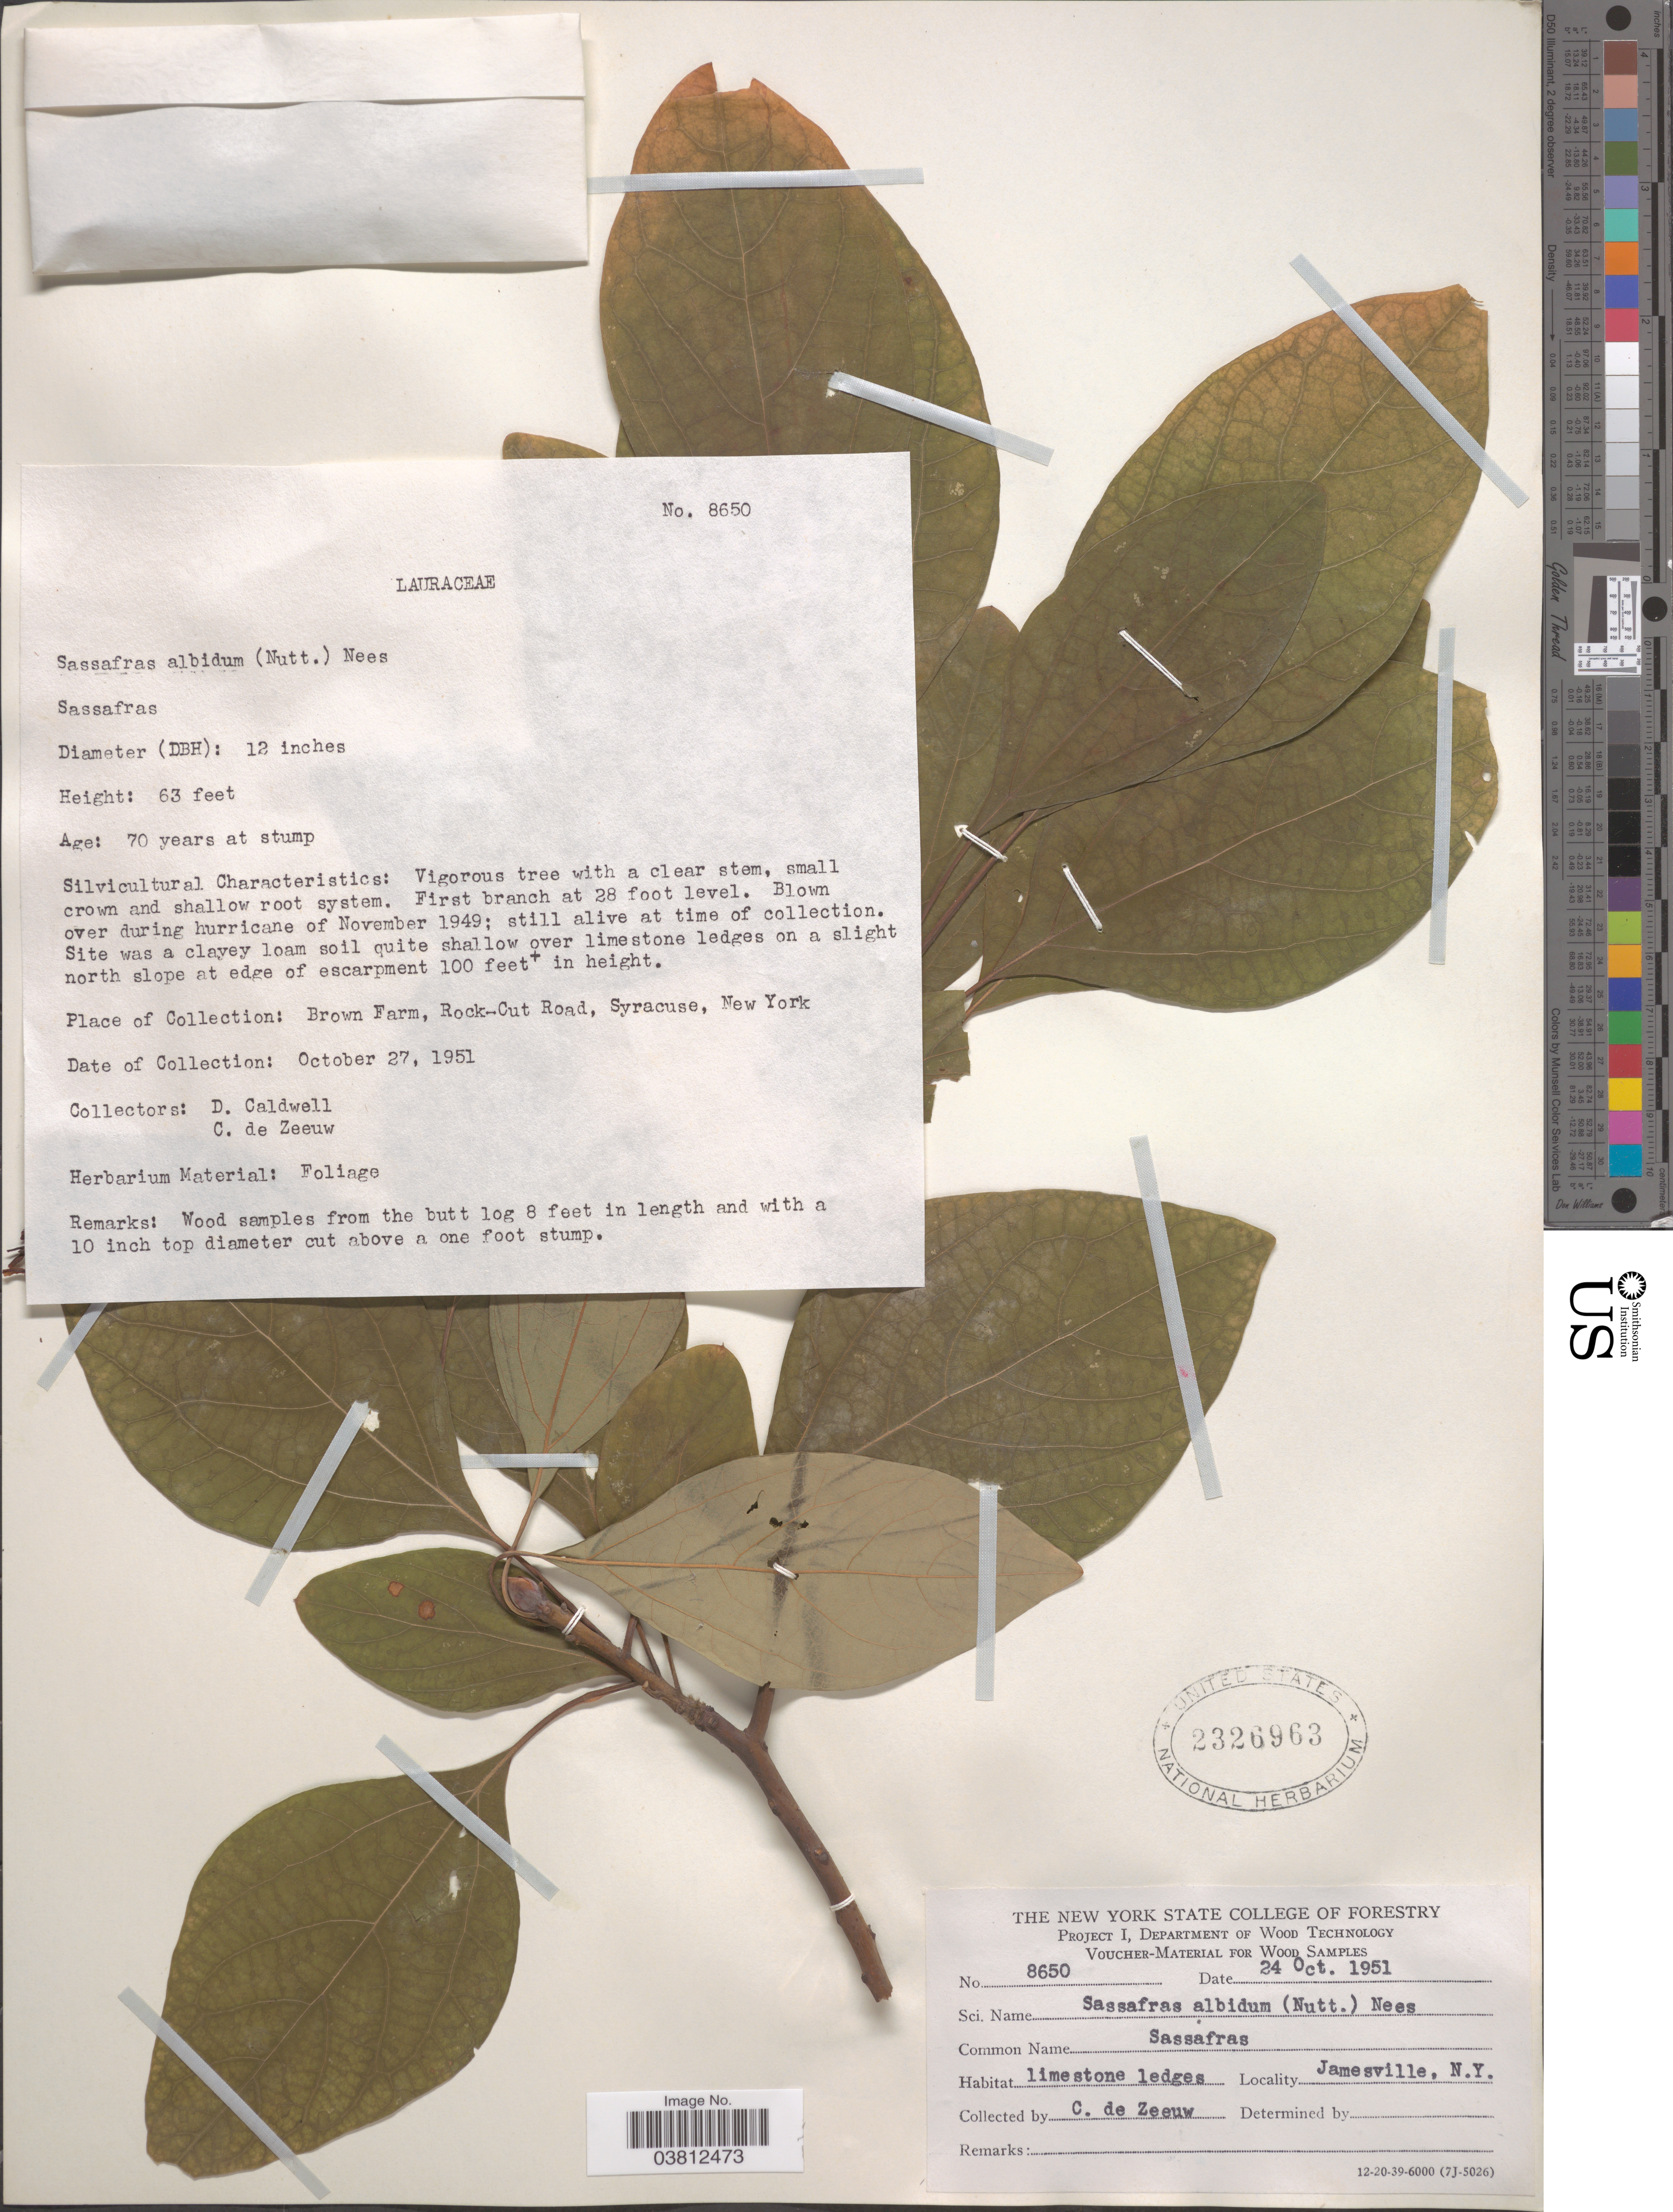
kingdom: Plantae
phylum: Tracheophyta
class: Magnoliopsida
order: Laurales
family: Lauraceae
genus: Sassafras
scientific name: Sassafras albidum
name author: (Nutt.) Nees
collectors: D. Caldwell & C. de Zeeuw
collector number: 8650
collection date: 1951-10-24/1951-10-27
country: United States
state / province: New York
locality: Brown Farm, Rock-Cut Road, Syracuse. Limestone ledges. Jamesville.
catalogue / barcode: US 2326963